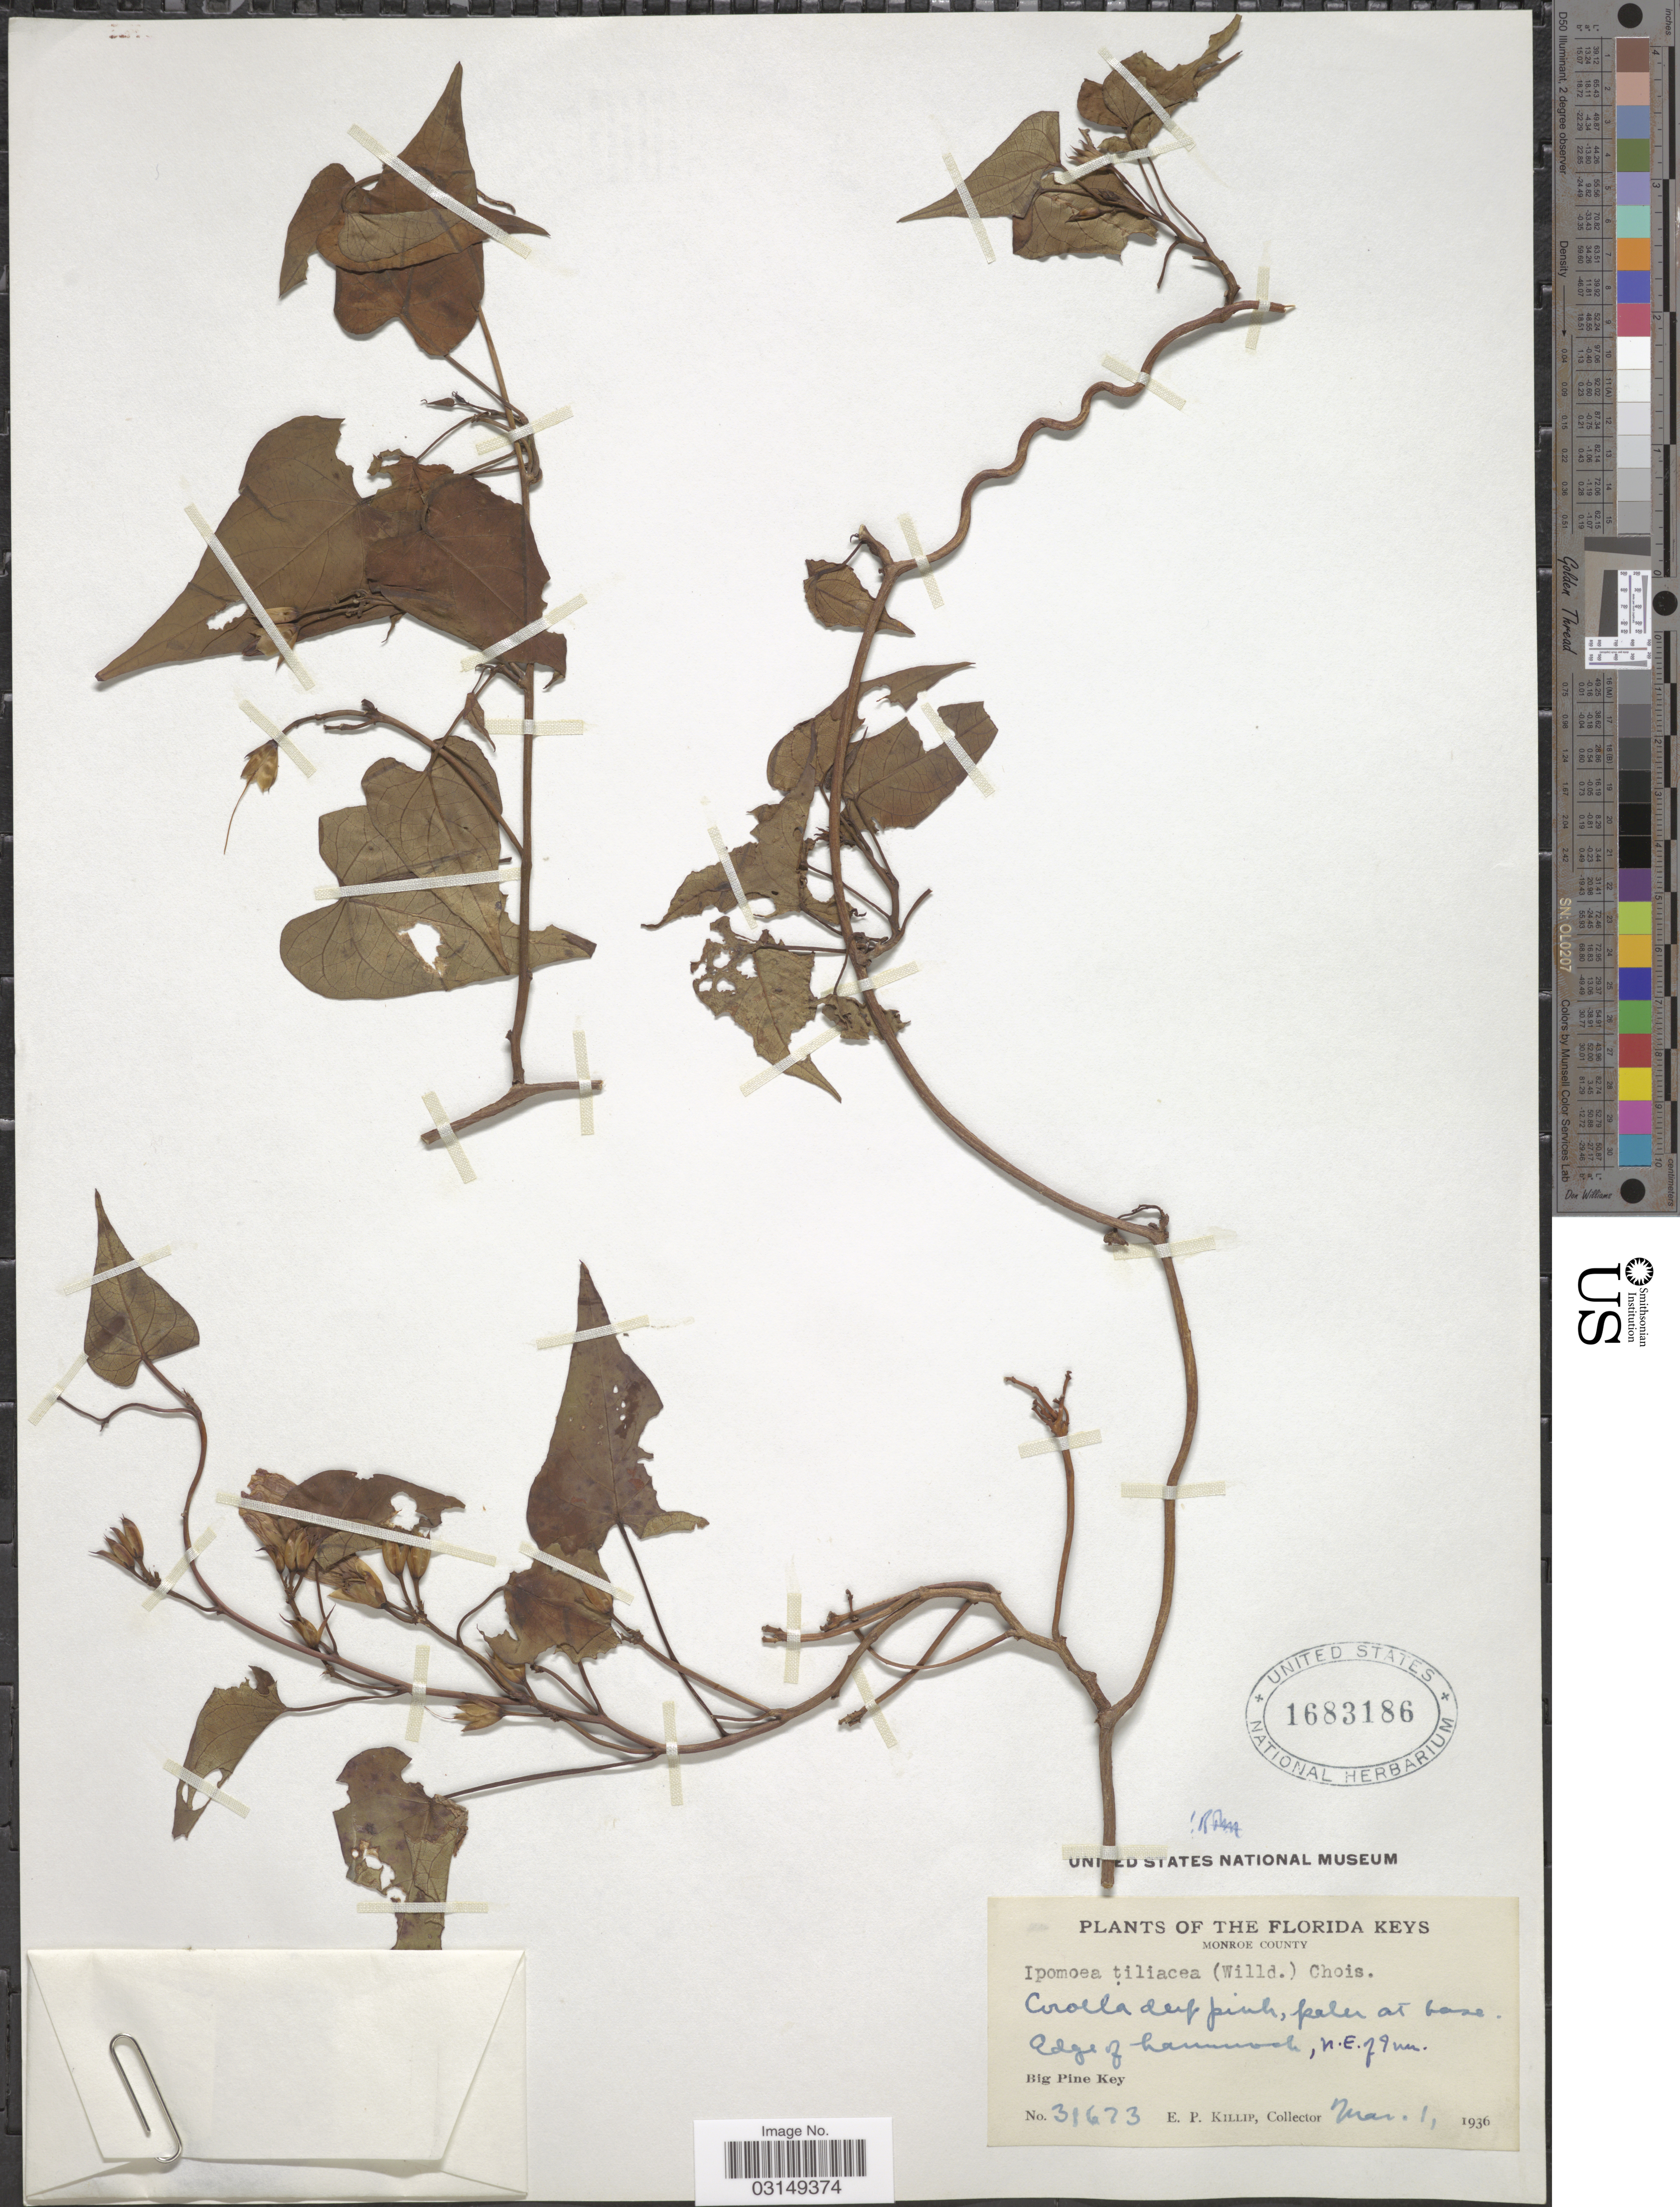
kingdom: Plantae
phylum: Tracheophyta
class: Magnoliopsida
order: Solanales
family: Convolvulaceae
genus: Ipomoea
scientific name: Ipomoea tiliacea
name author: (Willd.) Choisy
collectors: E. P. Killip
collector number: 31673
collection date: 1936-03-01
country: United States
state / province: Florida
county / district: Monroe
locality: The Florida Keys. Edge of hammock, N.E. of Inn. Big Pine Key.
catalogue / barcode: US 1683186